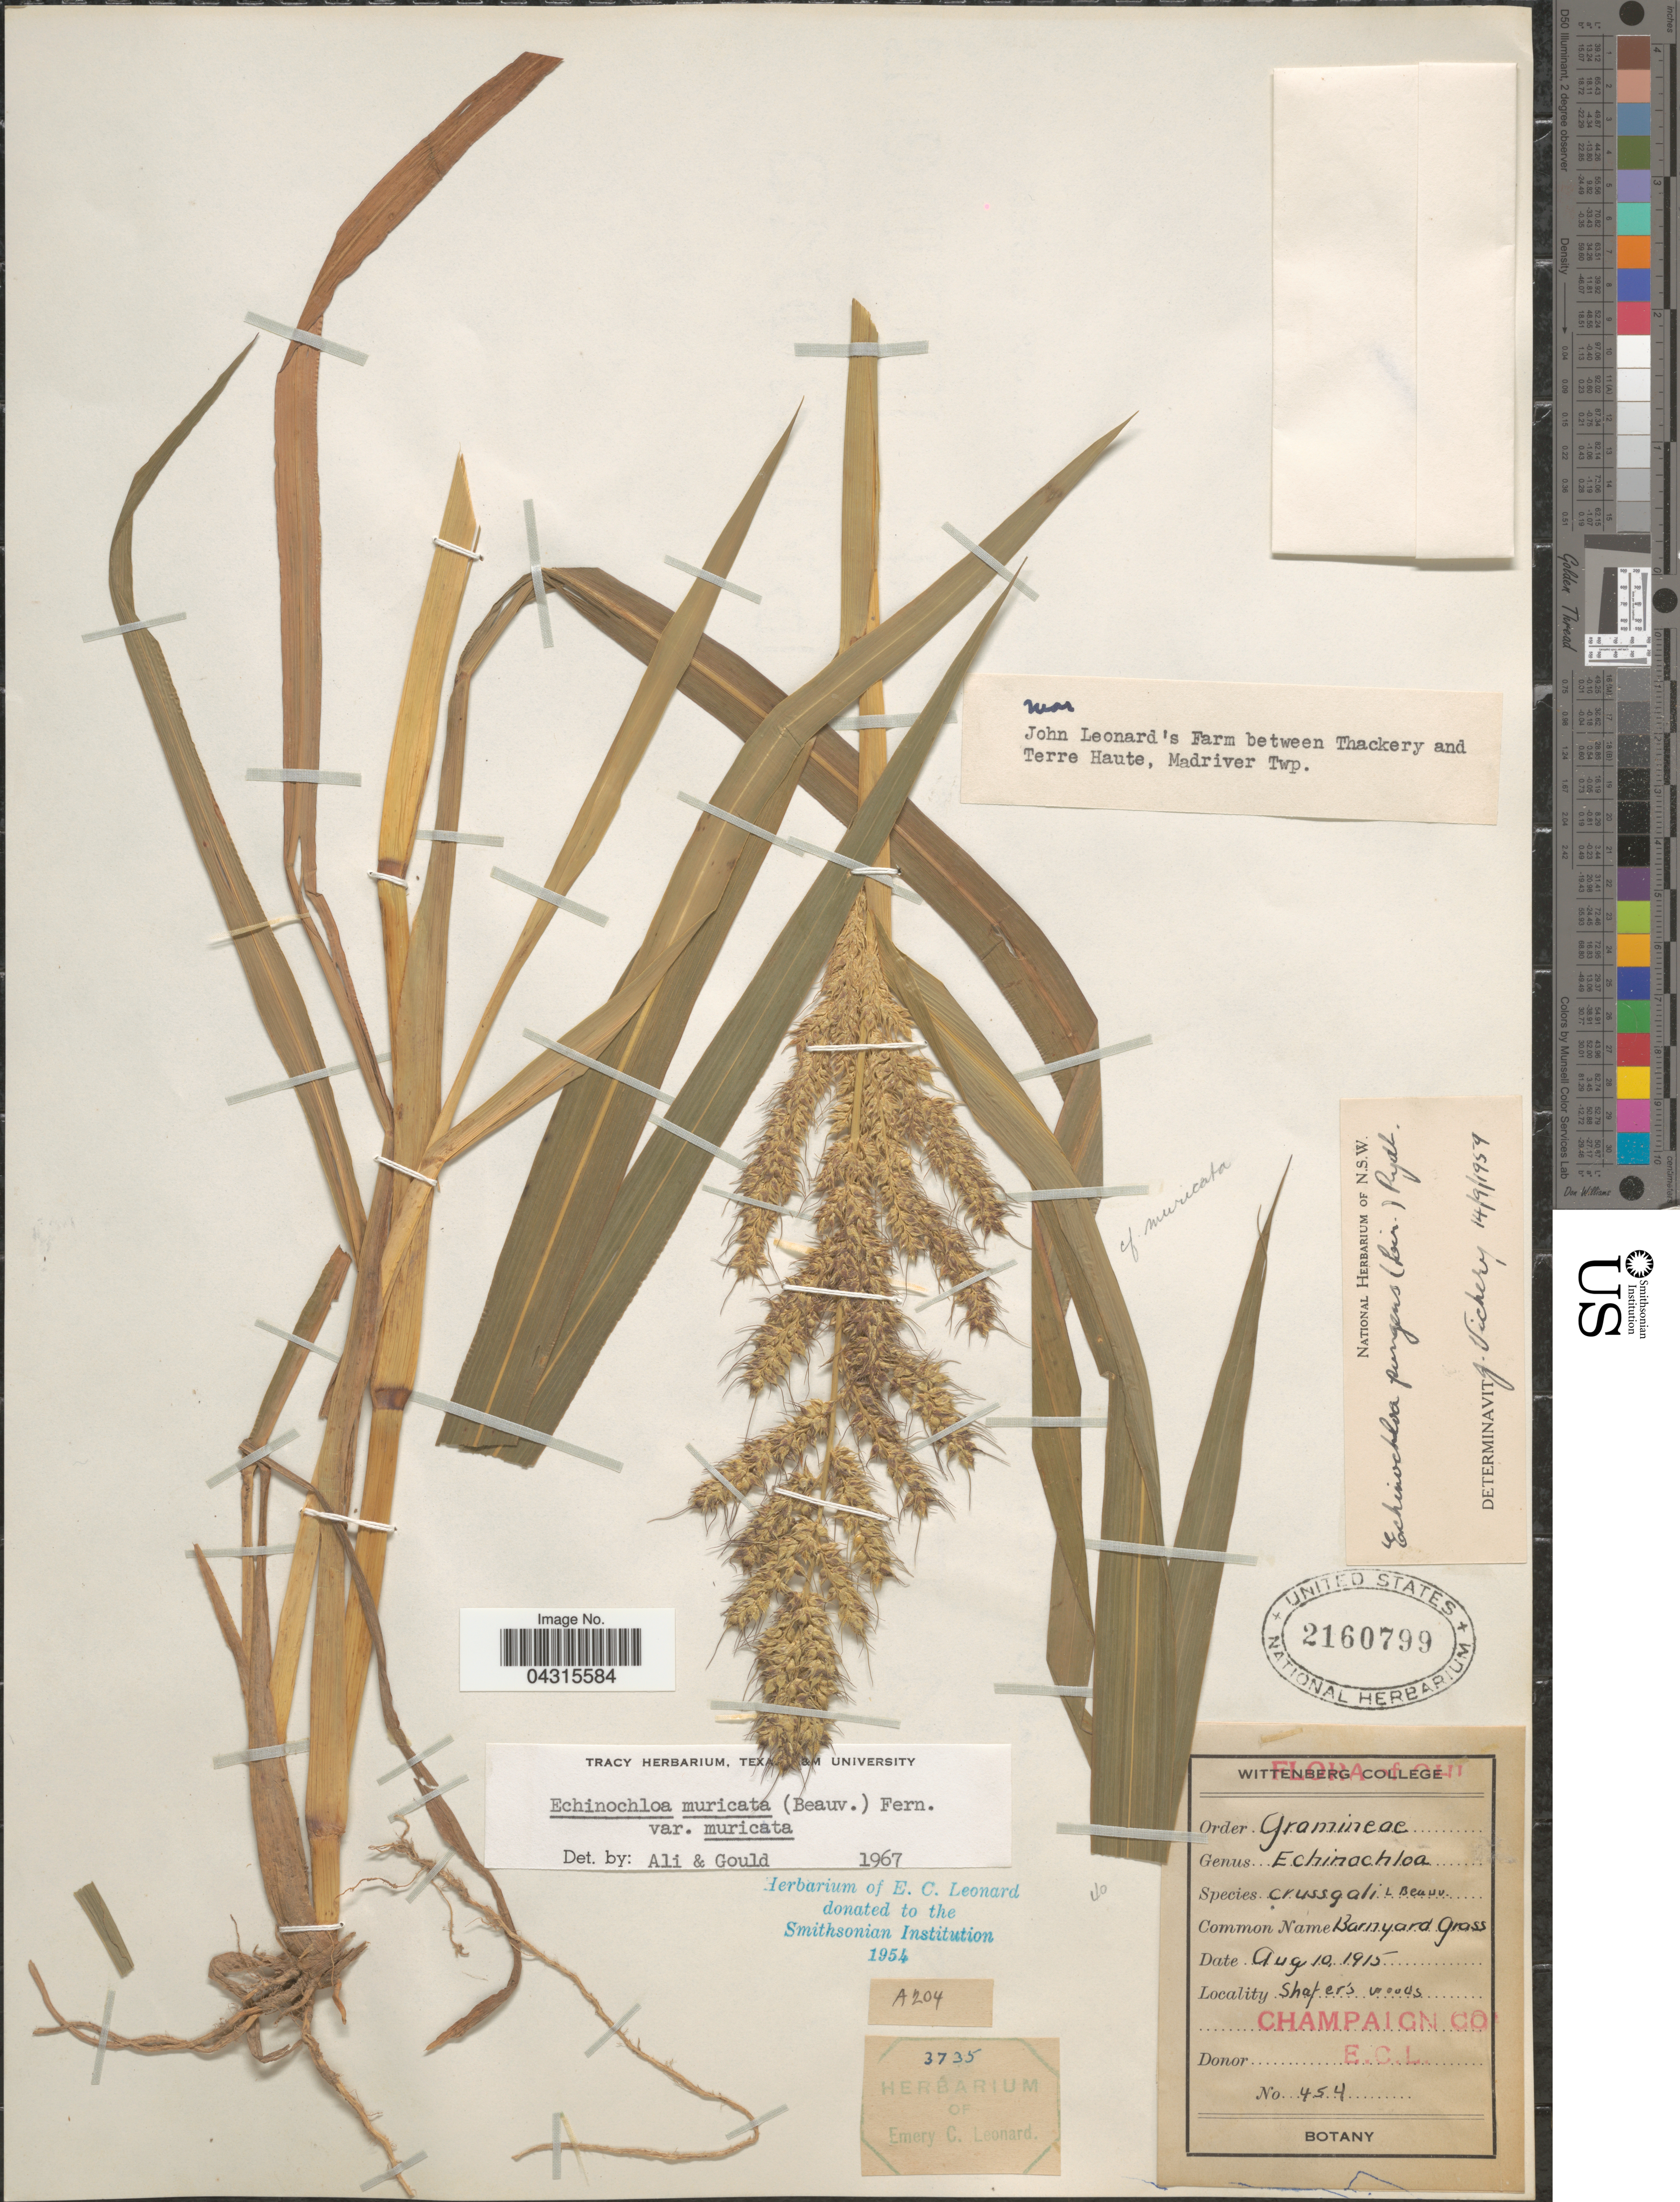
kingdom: Plantae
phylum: Tracheophyta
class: Liliopsida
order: Poales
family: Poaceae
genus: Echinochloa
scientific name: Echinochloa muricata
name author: (P. Beauv.) Fernald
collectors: ex herb. E.C. Leonard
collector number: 454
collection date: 1915-08-10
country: United States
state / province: Illinois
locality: Barnyard Grass. Champaign Co.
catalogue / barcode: US 2160799